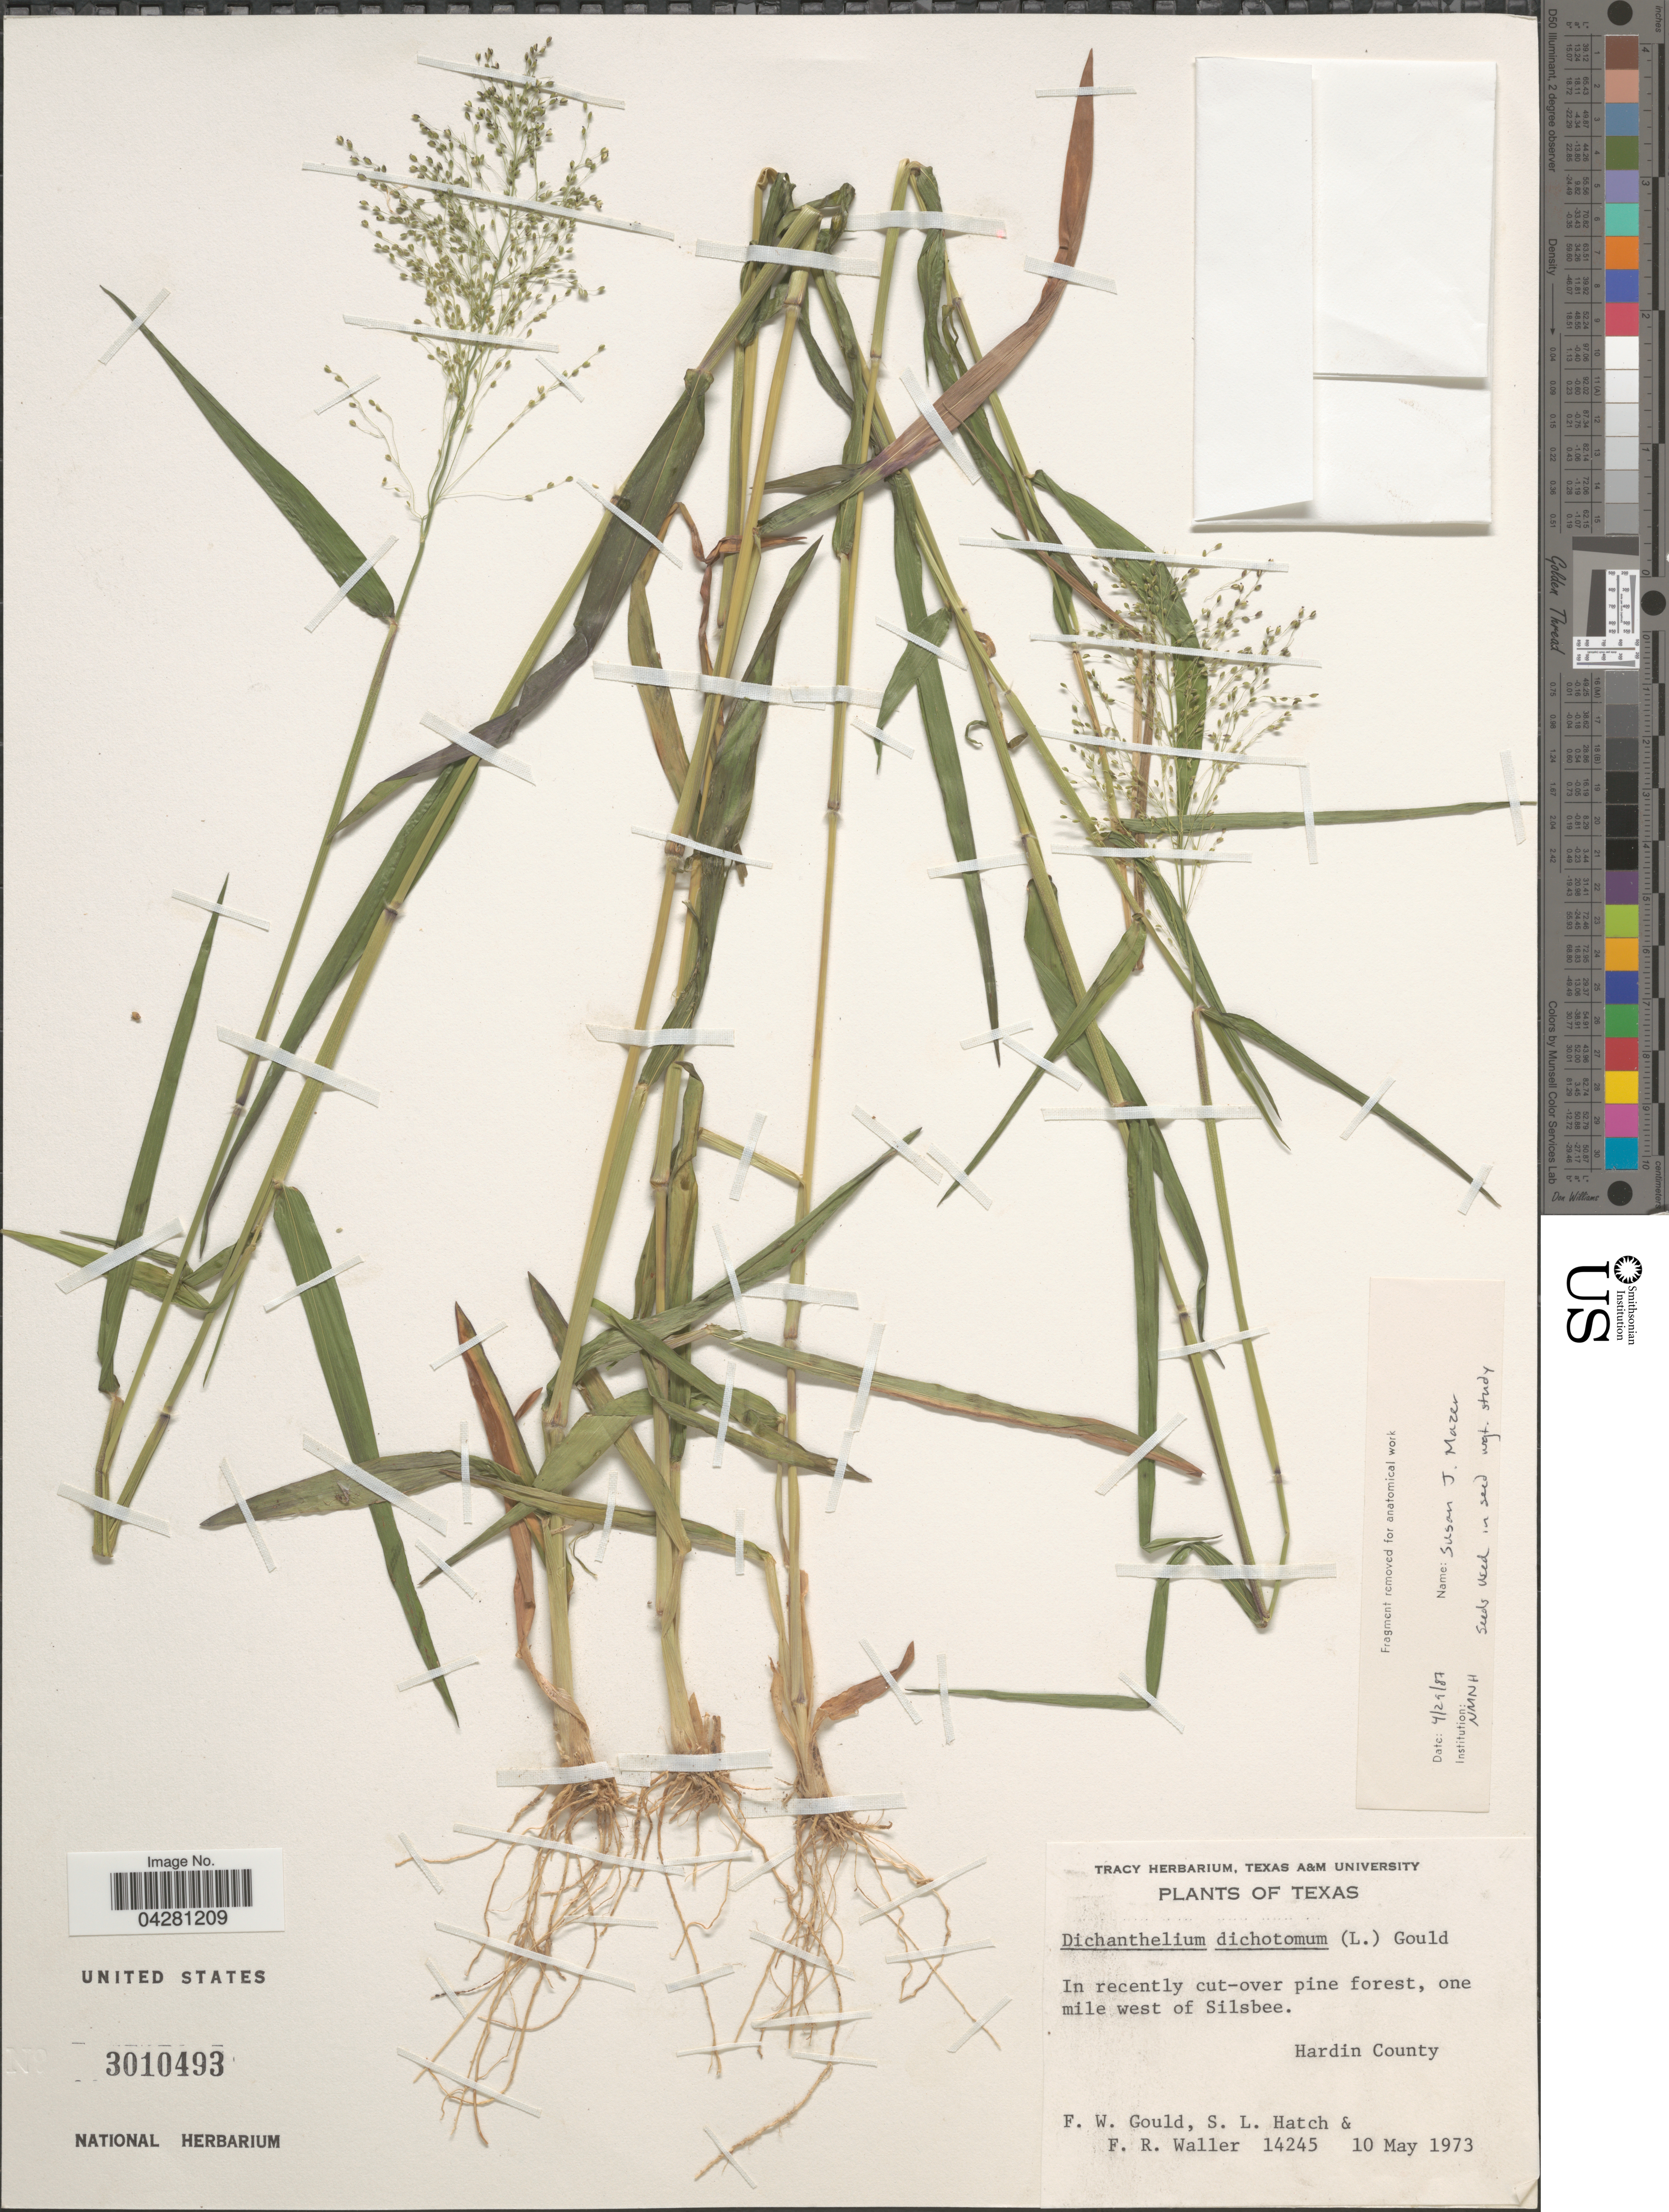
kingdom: Plantae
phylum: Tracheophyta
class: Liliopsida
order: Poales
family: Poaceae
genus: Dichanthelium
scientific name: Dichanthelium dichotomum var. dichotomum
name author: (L.) Gould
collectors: F. W. Gould, S. Hatch & F. R. Waller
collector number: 14245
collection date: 1973-05-10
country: United States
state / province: Texas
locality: In recently cut-over pine forest, one mile west of Silsbee. Hardin County.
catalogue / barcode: US 3010493